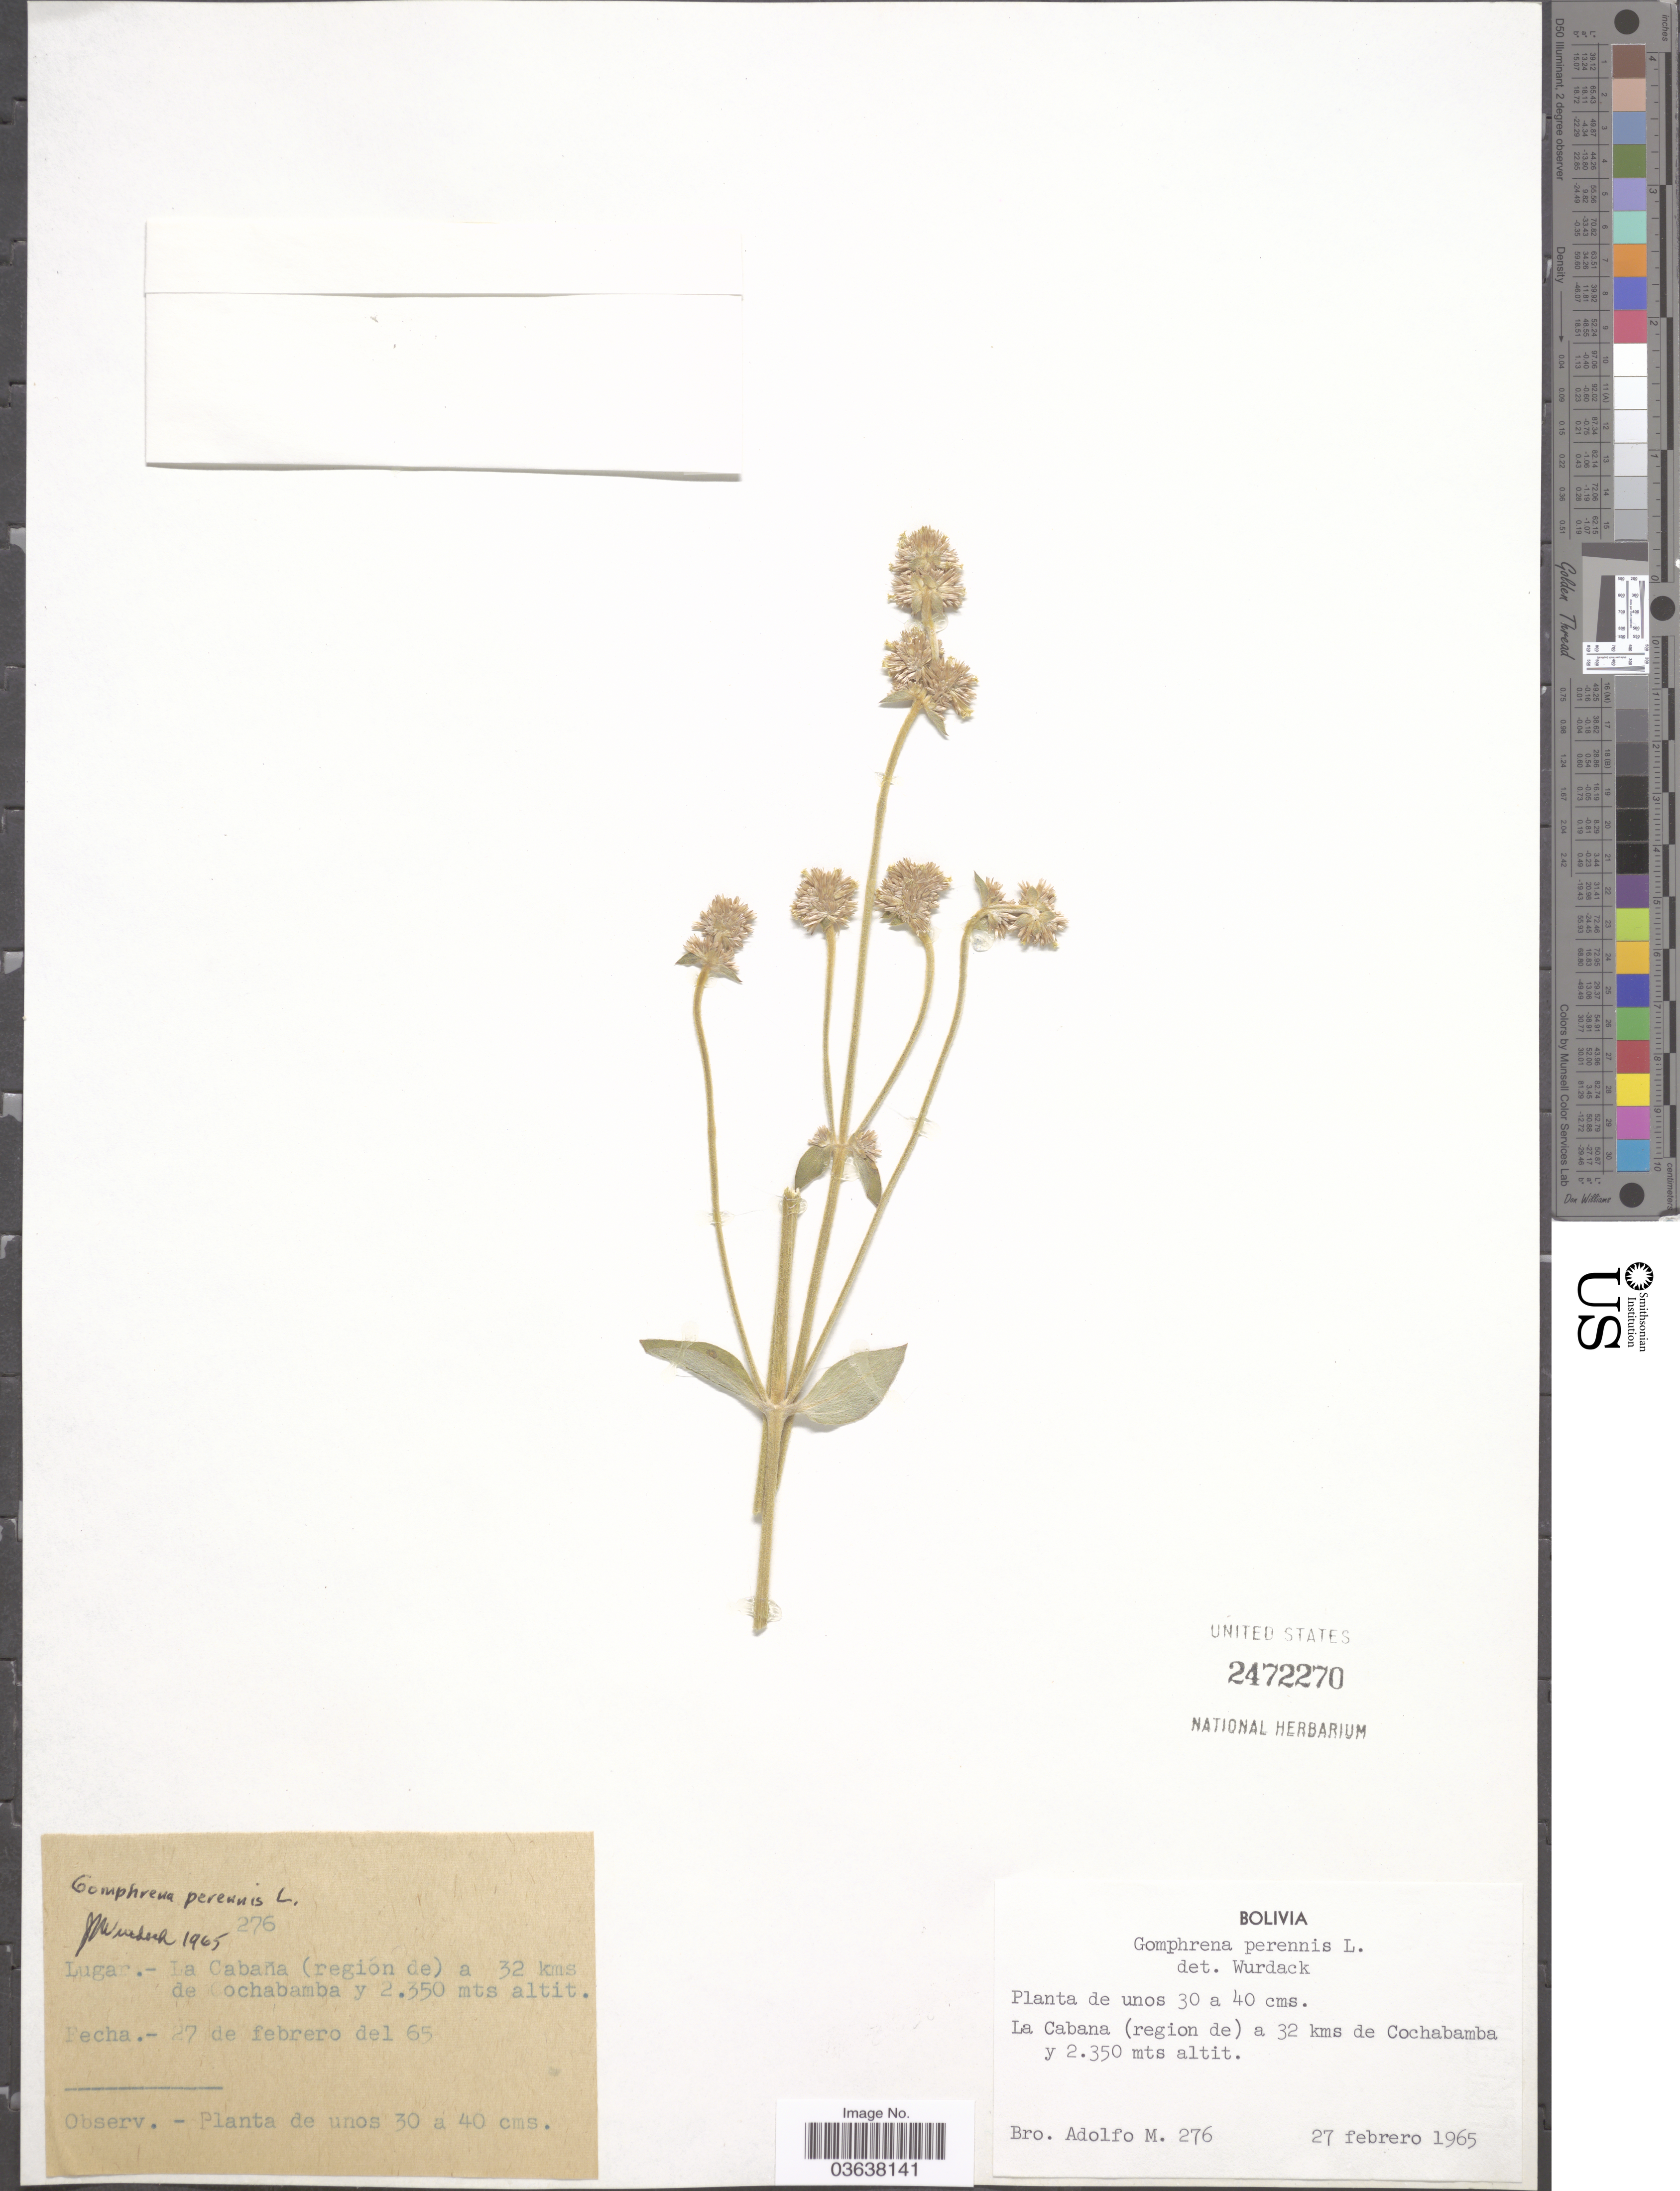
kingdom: Plantae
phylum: Tracheophyta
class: Magnoliopsida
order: Caryophyllales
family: Amaranthaceae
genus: Gomphrena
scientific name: Gomphrena perennis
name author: L.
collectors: Bro. Adolfo M.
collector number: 276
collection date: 1965-02-27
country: Bolivia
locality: La Cabaña (región de) a 32 kms de Cochabamba.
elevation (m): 2350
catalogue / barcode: US 2472270